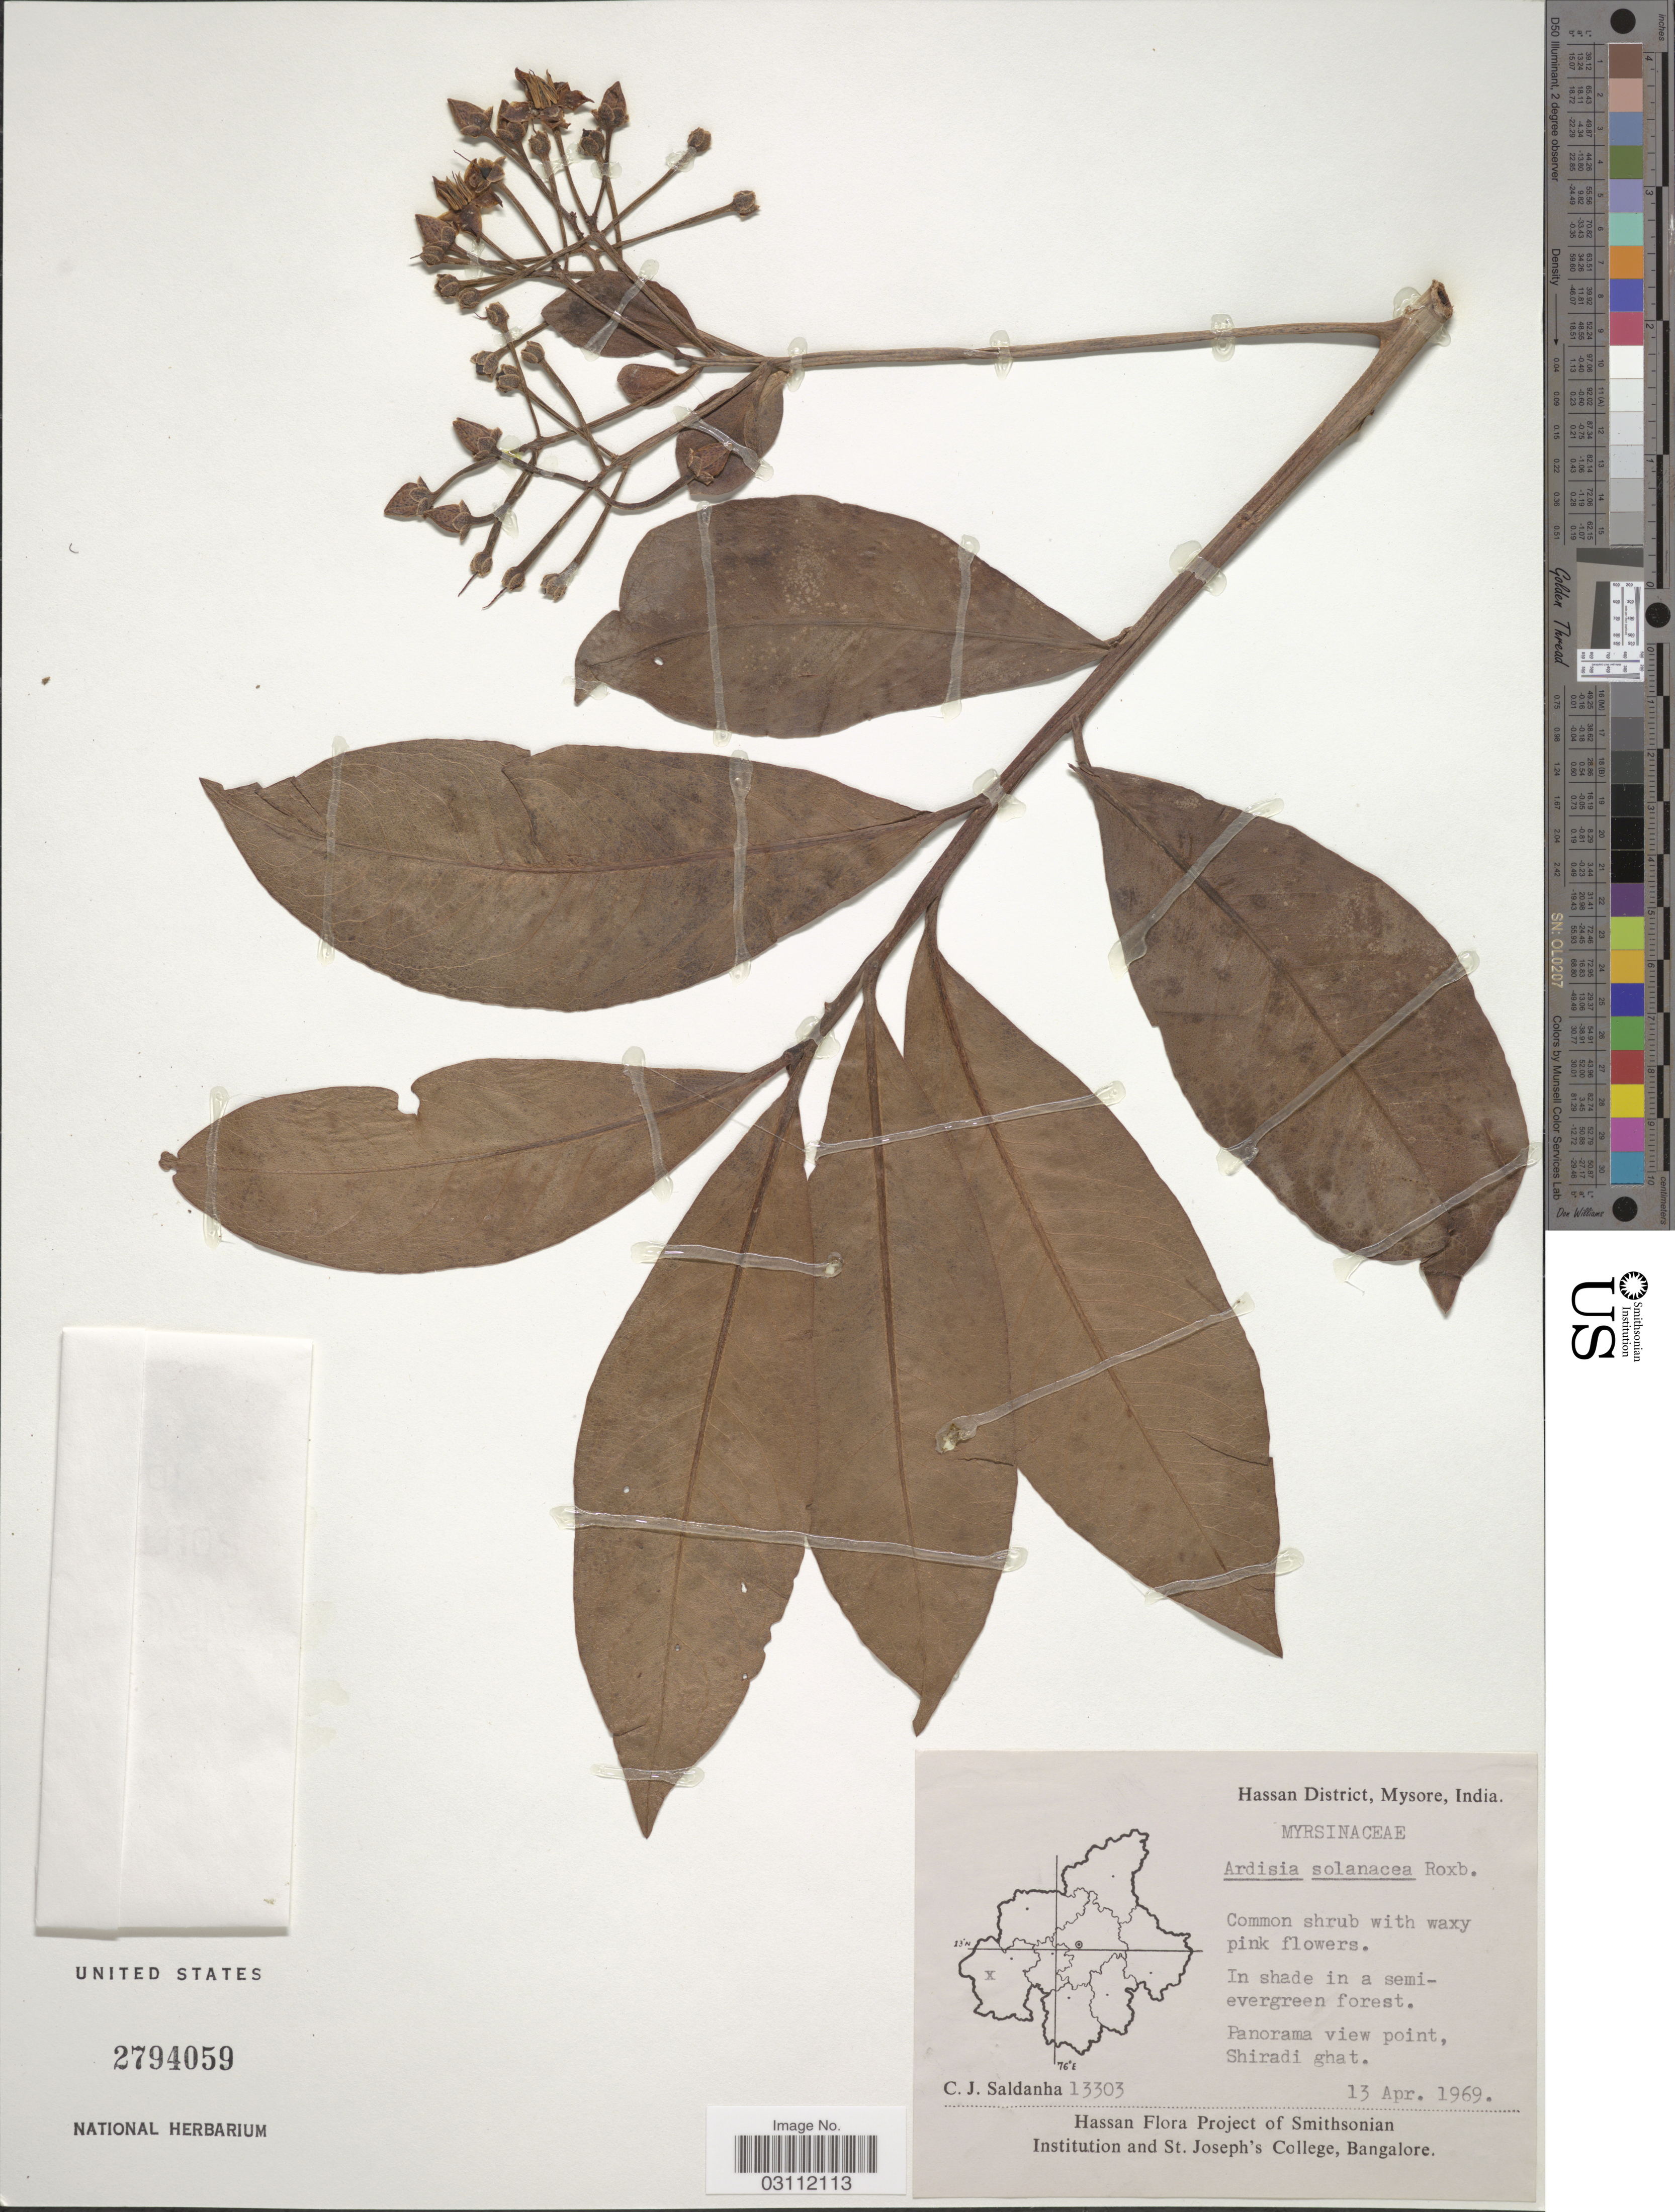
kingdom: Plantae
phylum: Tracheophyta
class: Magnoliopsida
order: Ericales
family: Primulaceae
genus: Ardisia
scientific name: Ardisia solanacea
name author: Roxb.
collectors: C. J. Saldanha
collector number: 13303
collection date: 1969-04-13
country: India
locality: Hassan District, Mysore, India, Panorama view point, Shiradi ghat.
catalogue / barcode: US 2794059